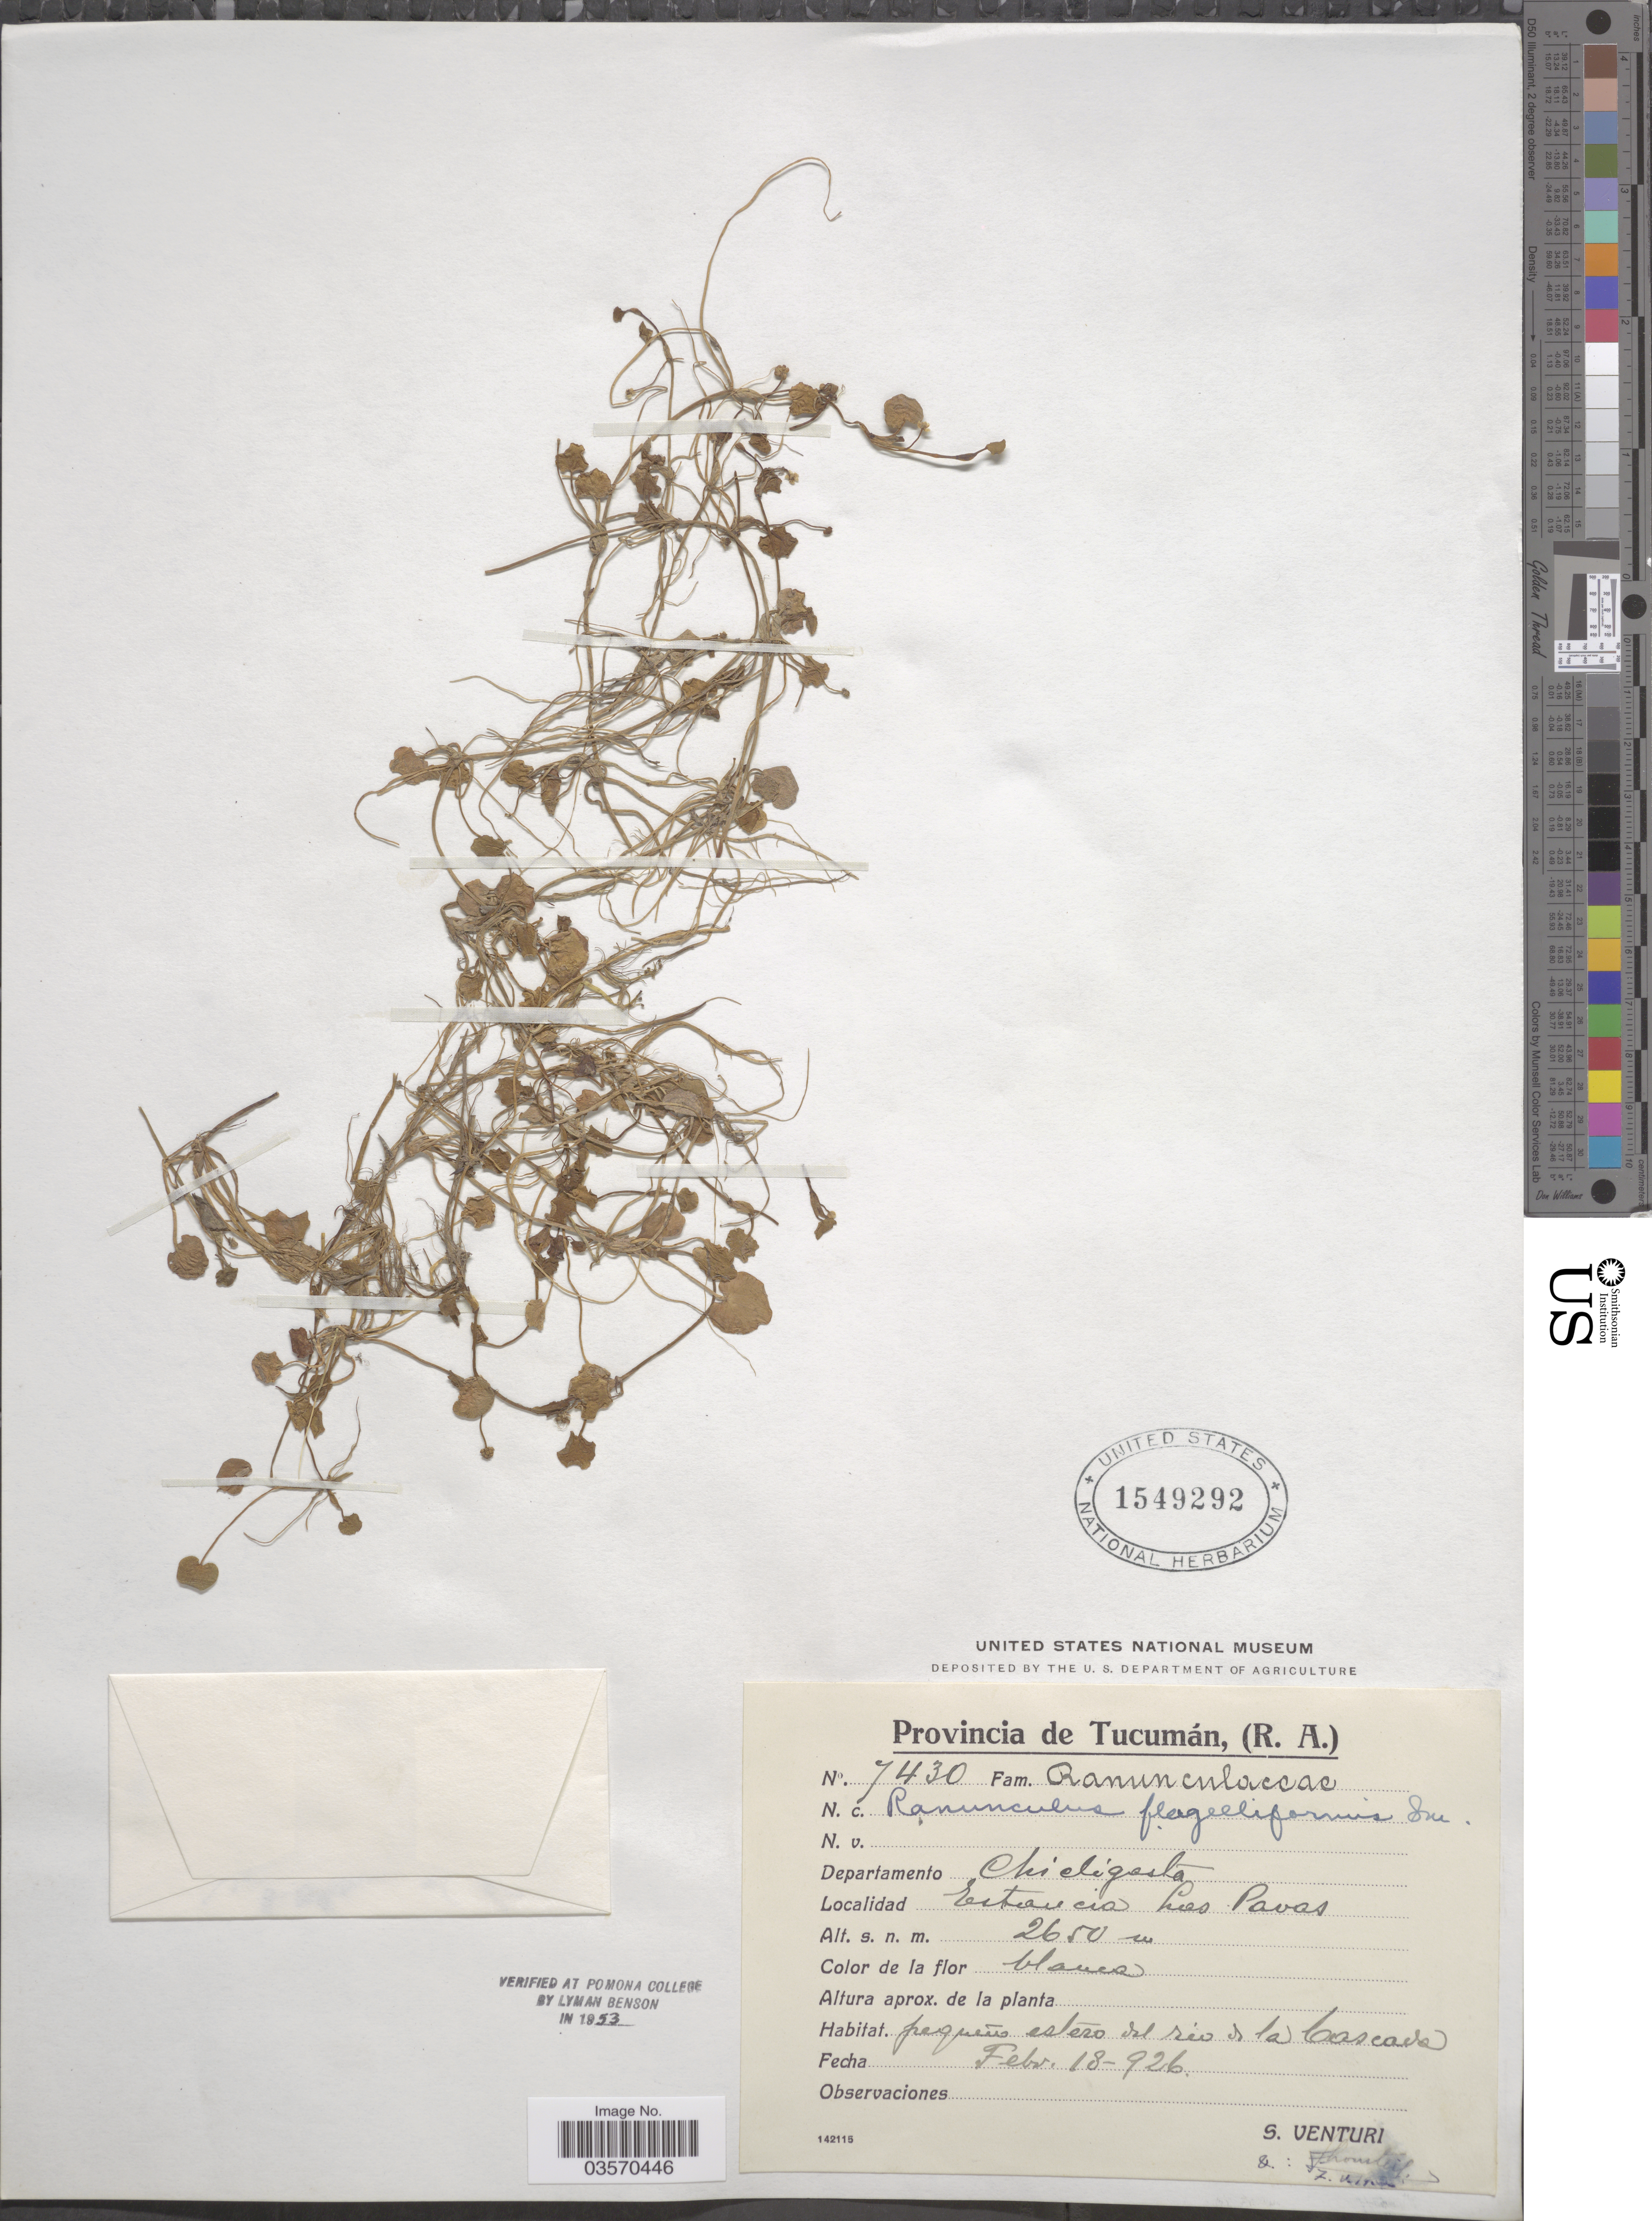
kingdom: Plantae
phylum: Tracheophyta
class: Magnoliopsida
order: Ranunculales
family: Ranunculaceae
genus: Ranunculus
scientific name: Ranunculus flagelliformis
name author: Sm.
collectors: S. Venturi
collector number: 7430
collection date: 1926-02-18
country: Argentina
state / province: Tucuman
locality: Departamento Chicligasta. Estancia Las Pavas. Pequeño estero del rio de La Cascada.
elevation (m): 2650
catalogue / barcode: US 1549292